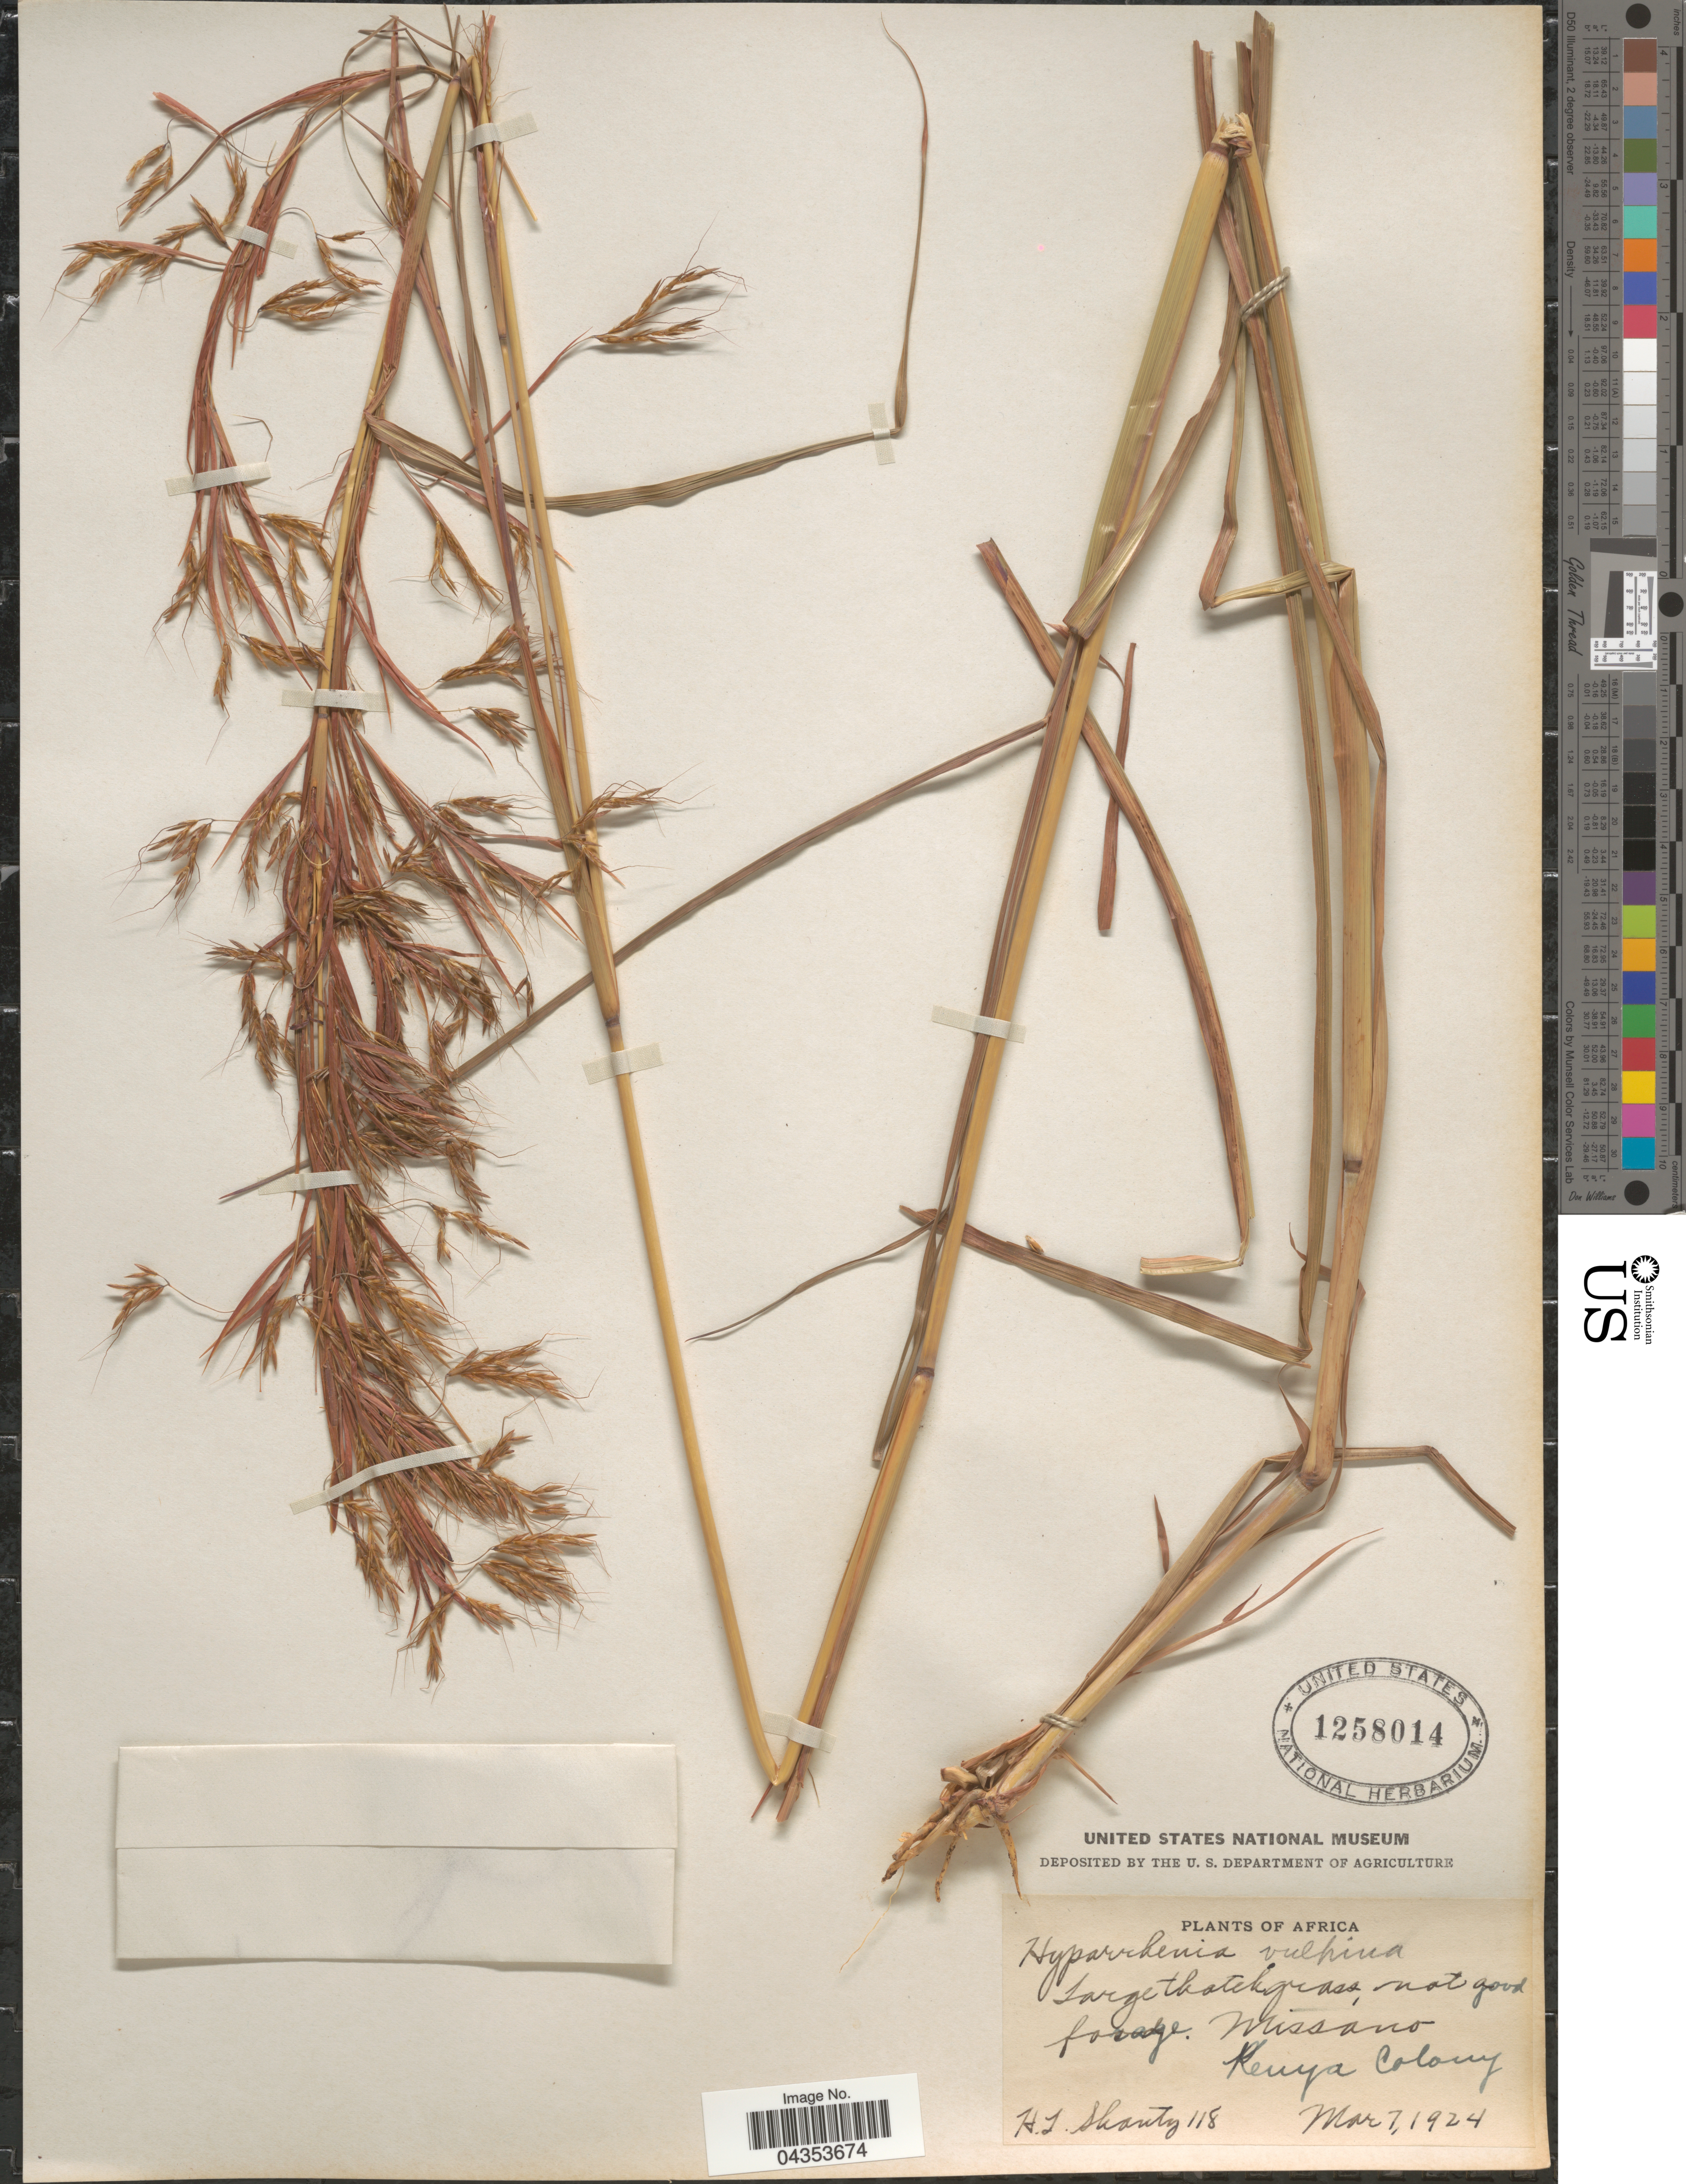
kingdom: Plantae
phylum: Tracheophyta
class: Liliopsida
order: Poales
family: Poaceae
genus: Hyparrhenia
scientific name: Hyparrhenia nyassae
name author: (Rendle) Stapf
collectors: H. Shantz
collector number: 118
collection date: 1924-03-07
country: Kenya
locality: Missáno. Kenya Colony.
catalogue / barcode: US 1258014